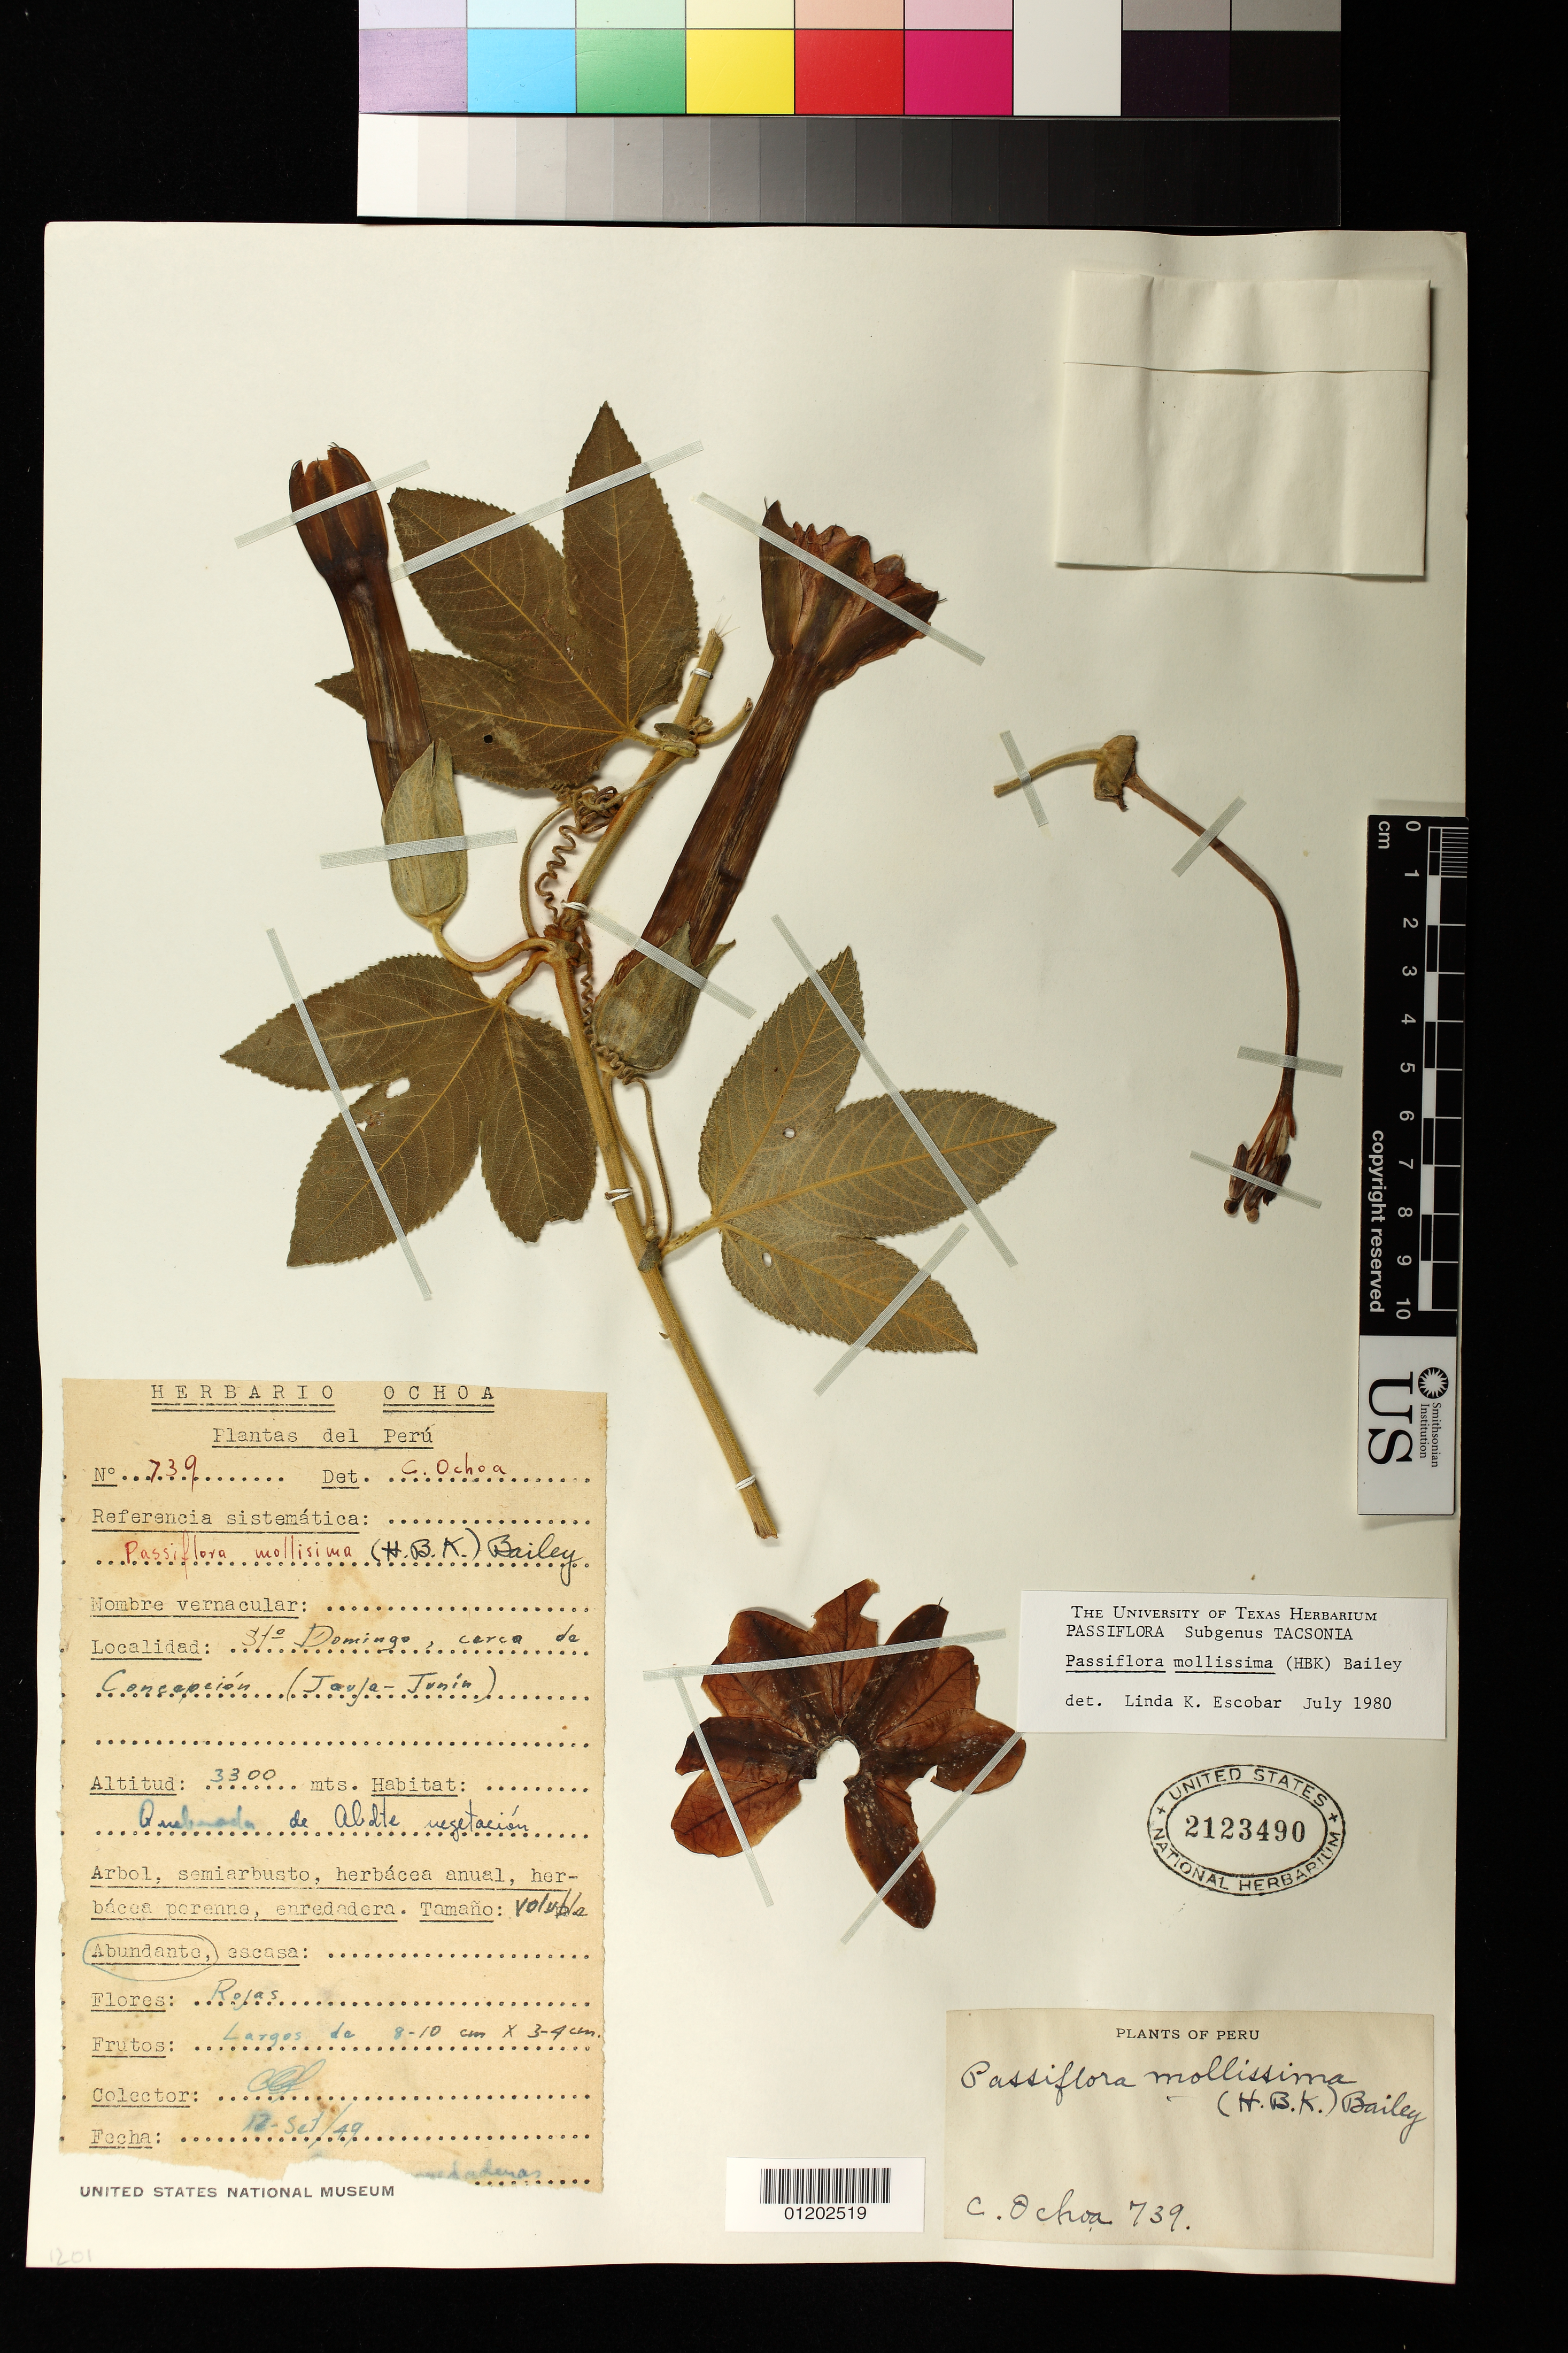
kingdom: Plantae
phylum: Tracheophyta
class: Magnoliopsida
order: Malpighiales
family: Passifloraceae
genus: Passiflora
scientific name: Passiflora mollissima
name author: (Kunth) L.H. Bailey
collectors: C. M. Ochoa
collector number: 739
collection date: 1949-09-12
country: Peru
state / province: Junín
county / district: Jauja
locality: cerca de Concepcion (Jayla-Junin)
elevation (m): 3300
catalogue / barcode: US 2123490